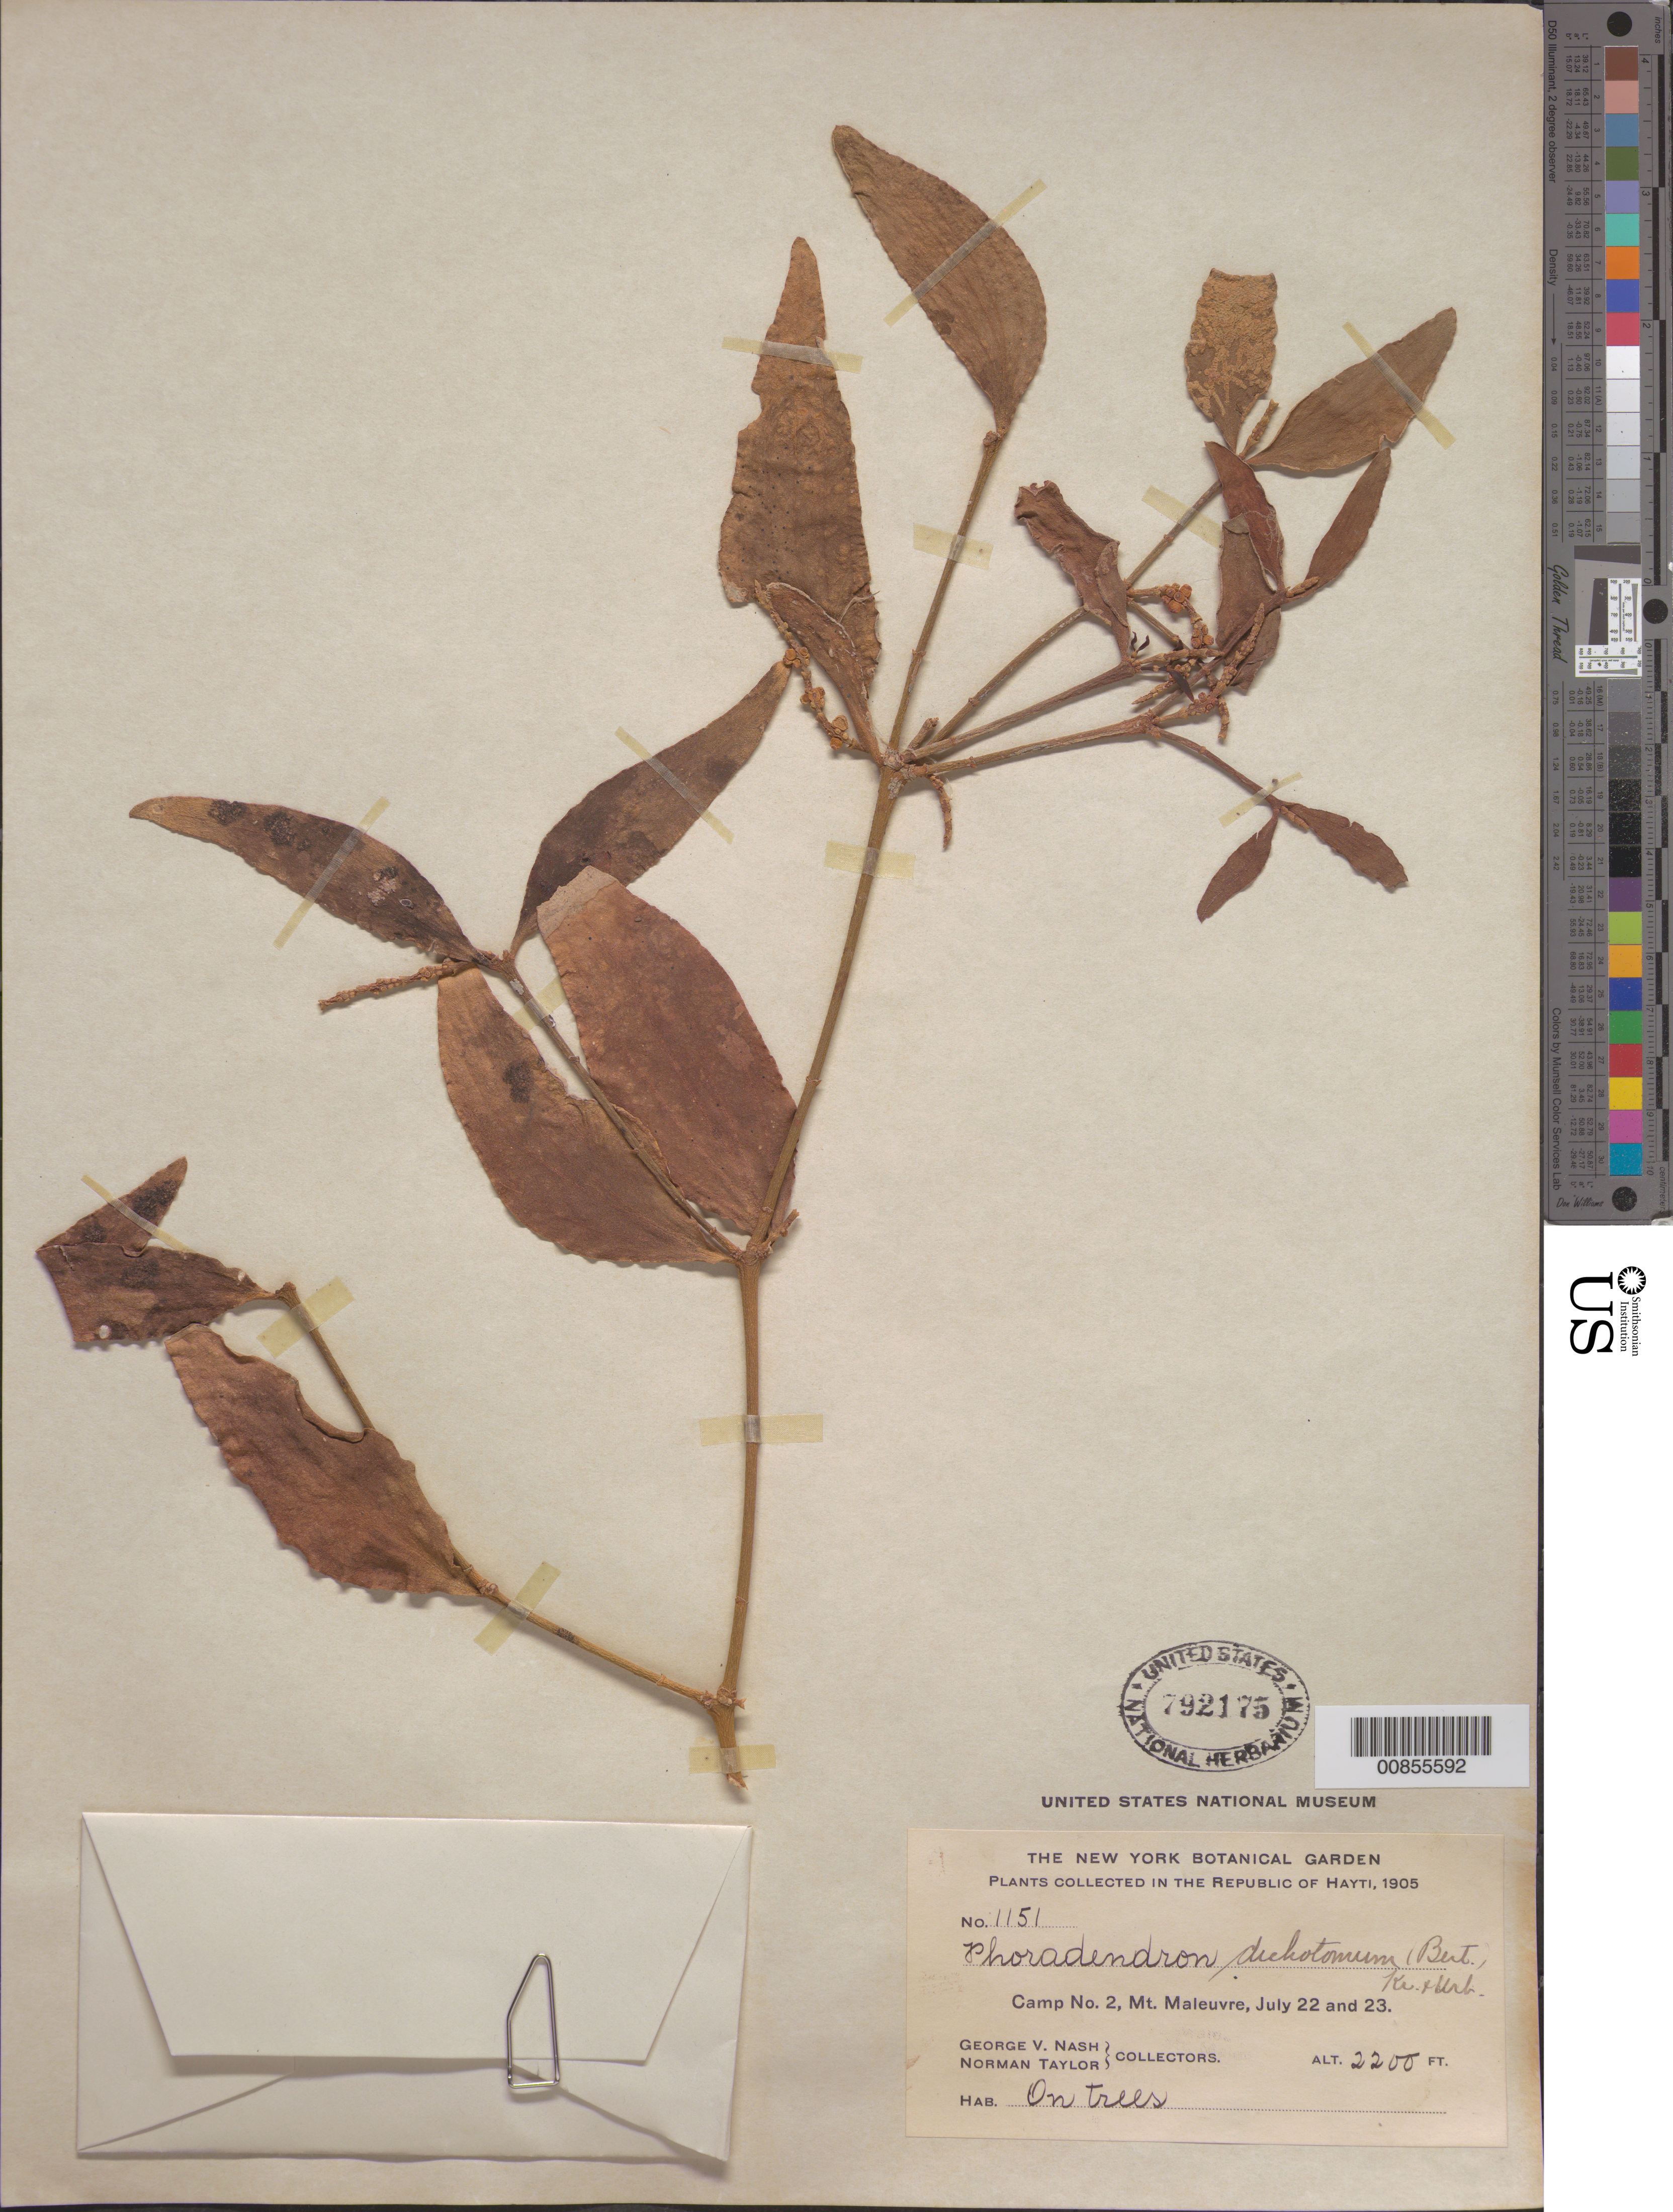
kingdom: Plantae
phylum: Tracheophyta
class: Magnoliopsida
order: Santalales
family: Viscaceae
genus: Phoradendron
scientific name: Phoradendron berteroanum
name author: (DC.) Nutt.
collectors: G. V. Nash & N. Taylor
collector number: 1151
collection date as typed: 22 Jul 1905 to 23 Jul 1905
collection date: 1905-07-22/1905-07-23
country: Haiti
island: Hispaniola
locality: Camp No. 2, Mt. Maleuvre.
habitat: On trees.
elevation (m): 671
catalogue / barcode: US 792175